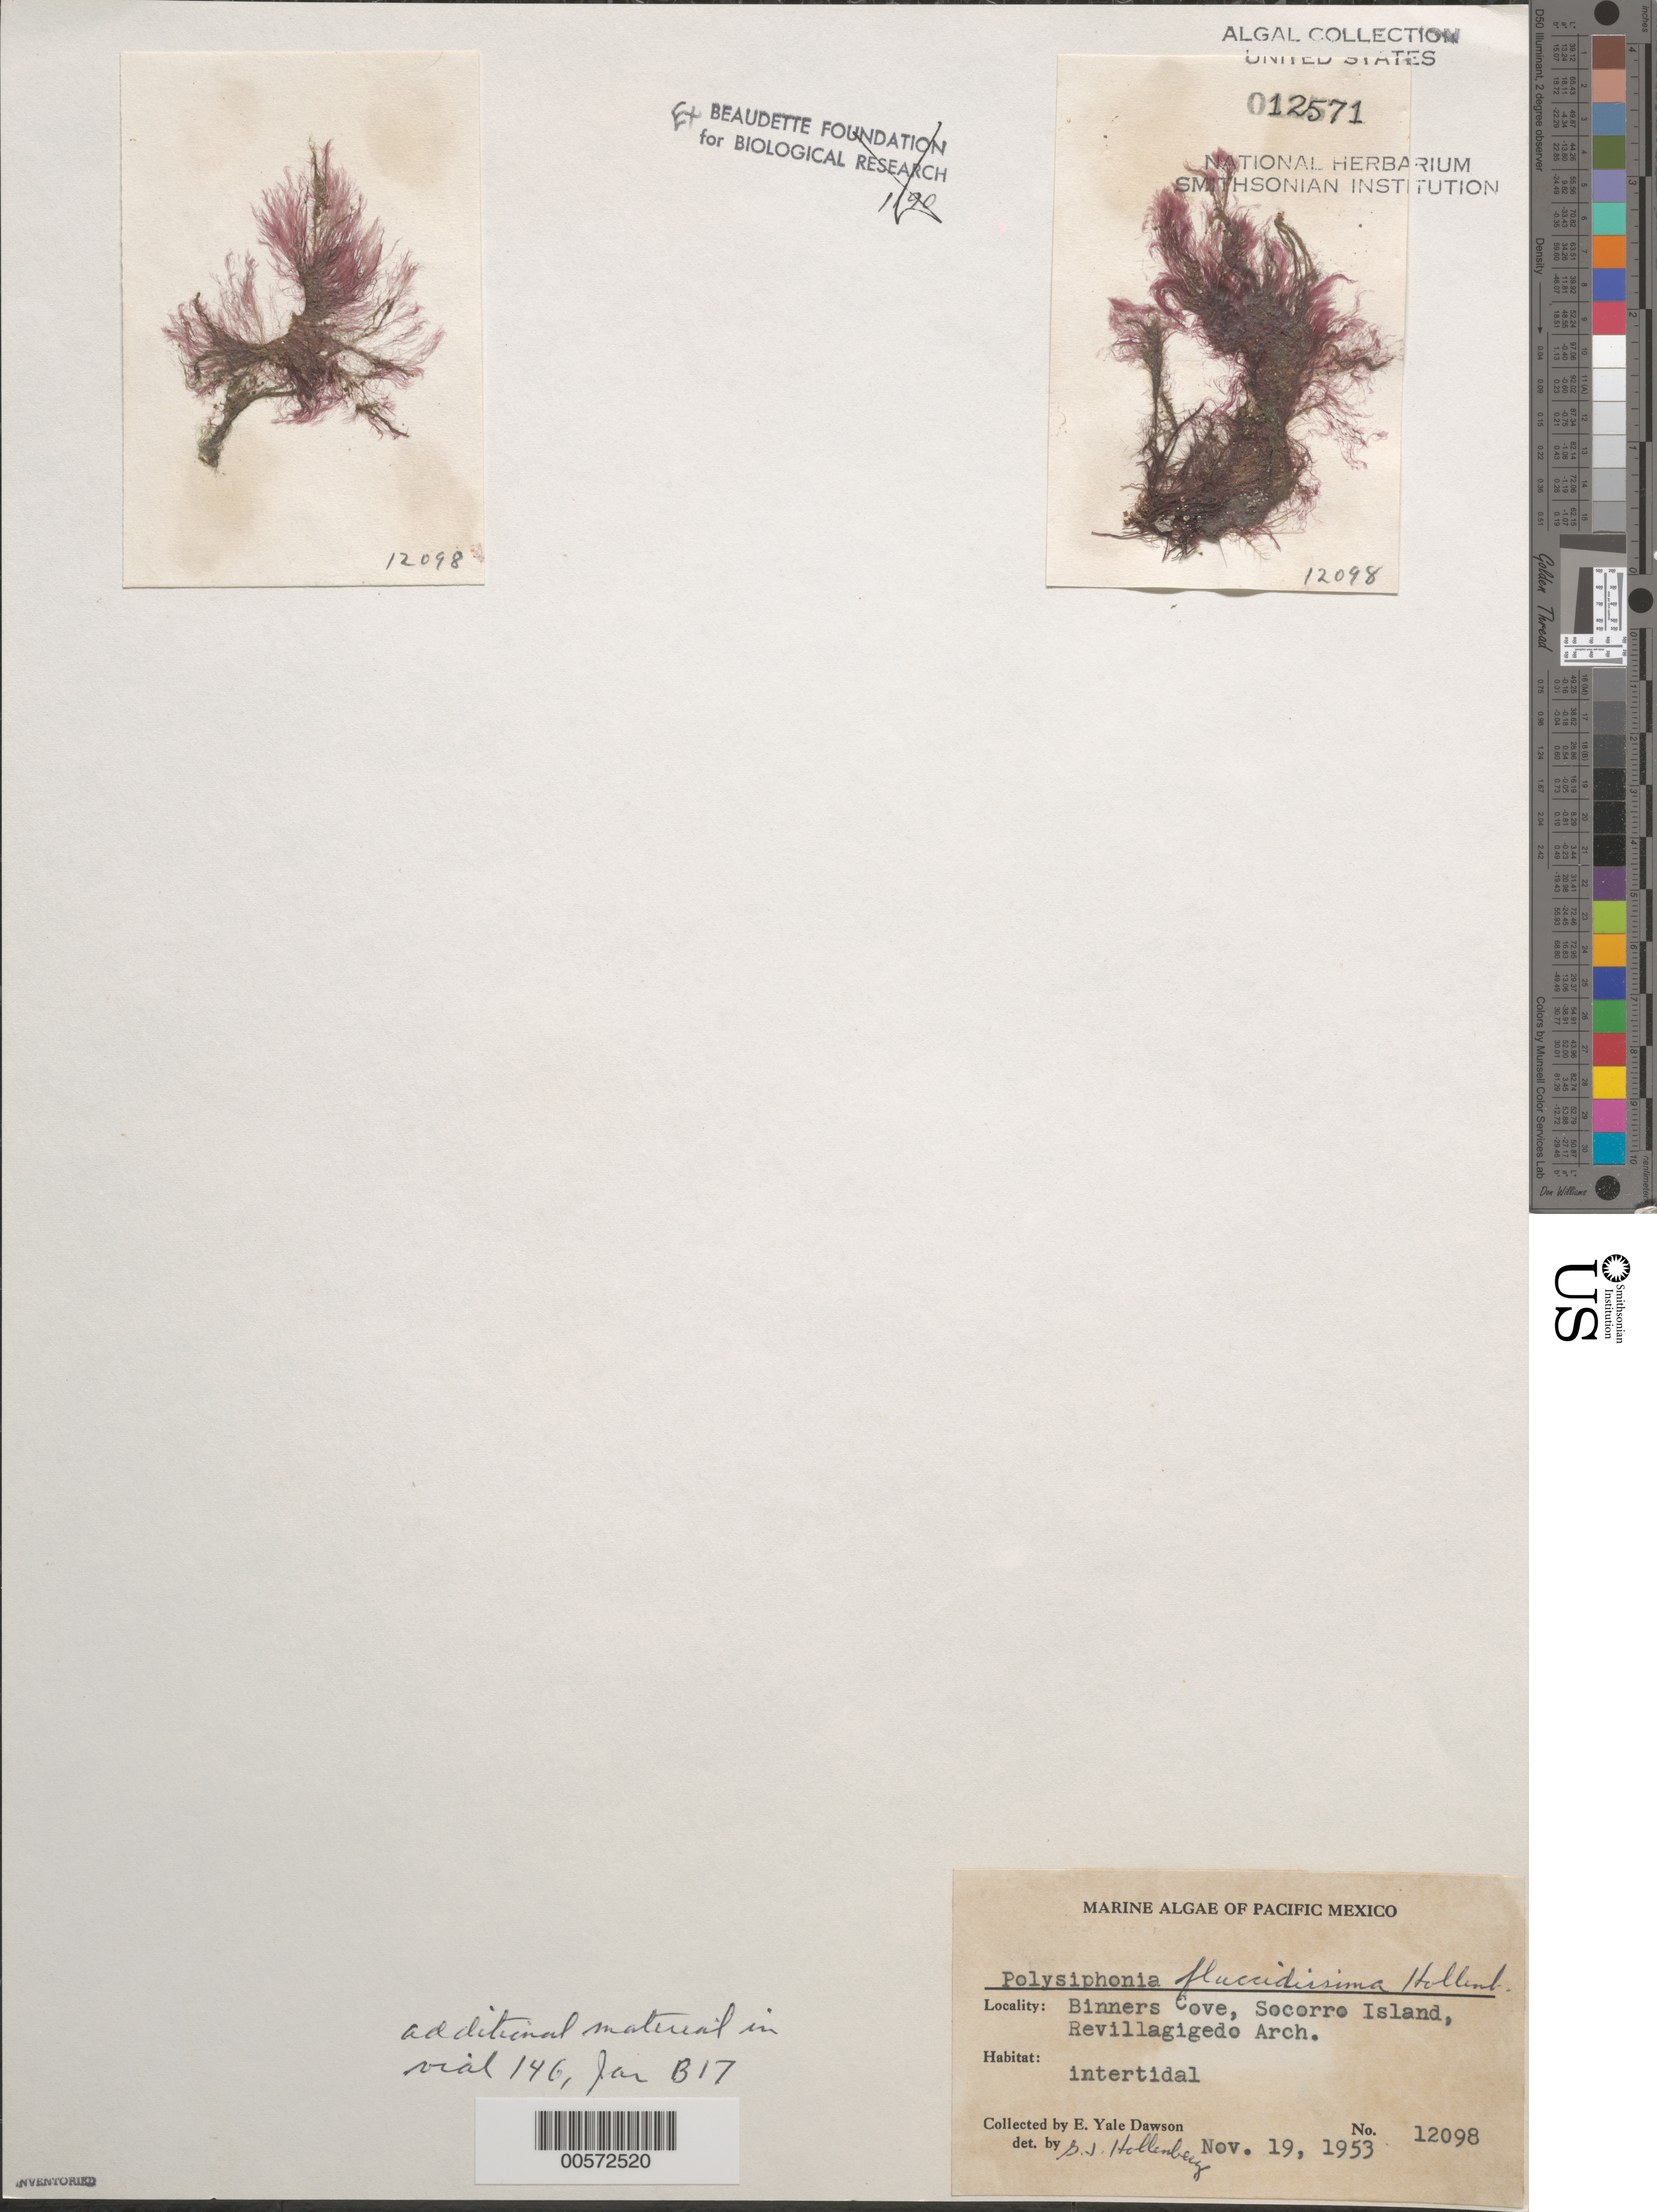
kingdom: Plantae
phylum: Rhodophyta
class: Florideophyceae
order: Ceramiales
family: Rhodomelaceae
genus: Neosiphonia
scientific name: Neosiphonia sertularioides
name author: (Gratel.) K.W. Nam & Kang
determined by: Algae name updating Project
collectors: E. Y. Dawson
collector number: EYD 12098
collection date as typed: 19 Nov 1953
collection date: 1953-11-19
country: Mexico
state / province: Colima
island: Isla Socorro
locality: Binners Cove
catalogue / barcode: US 12571